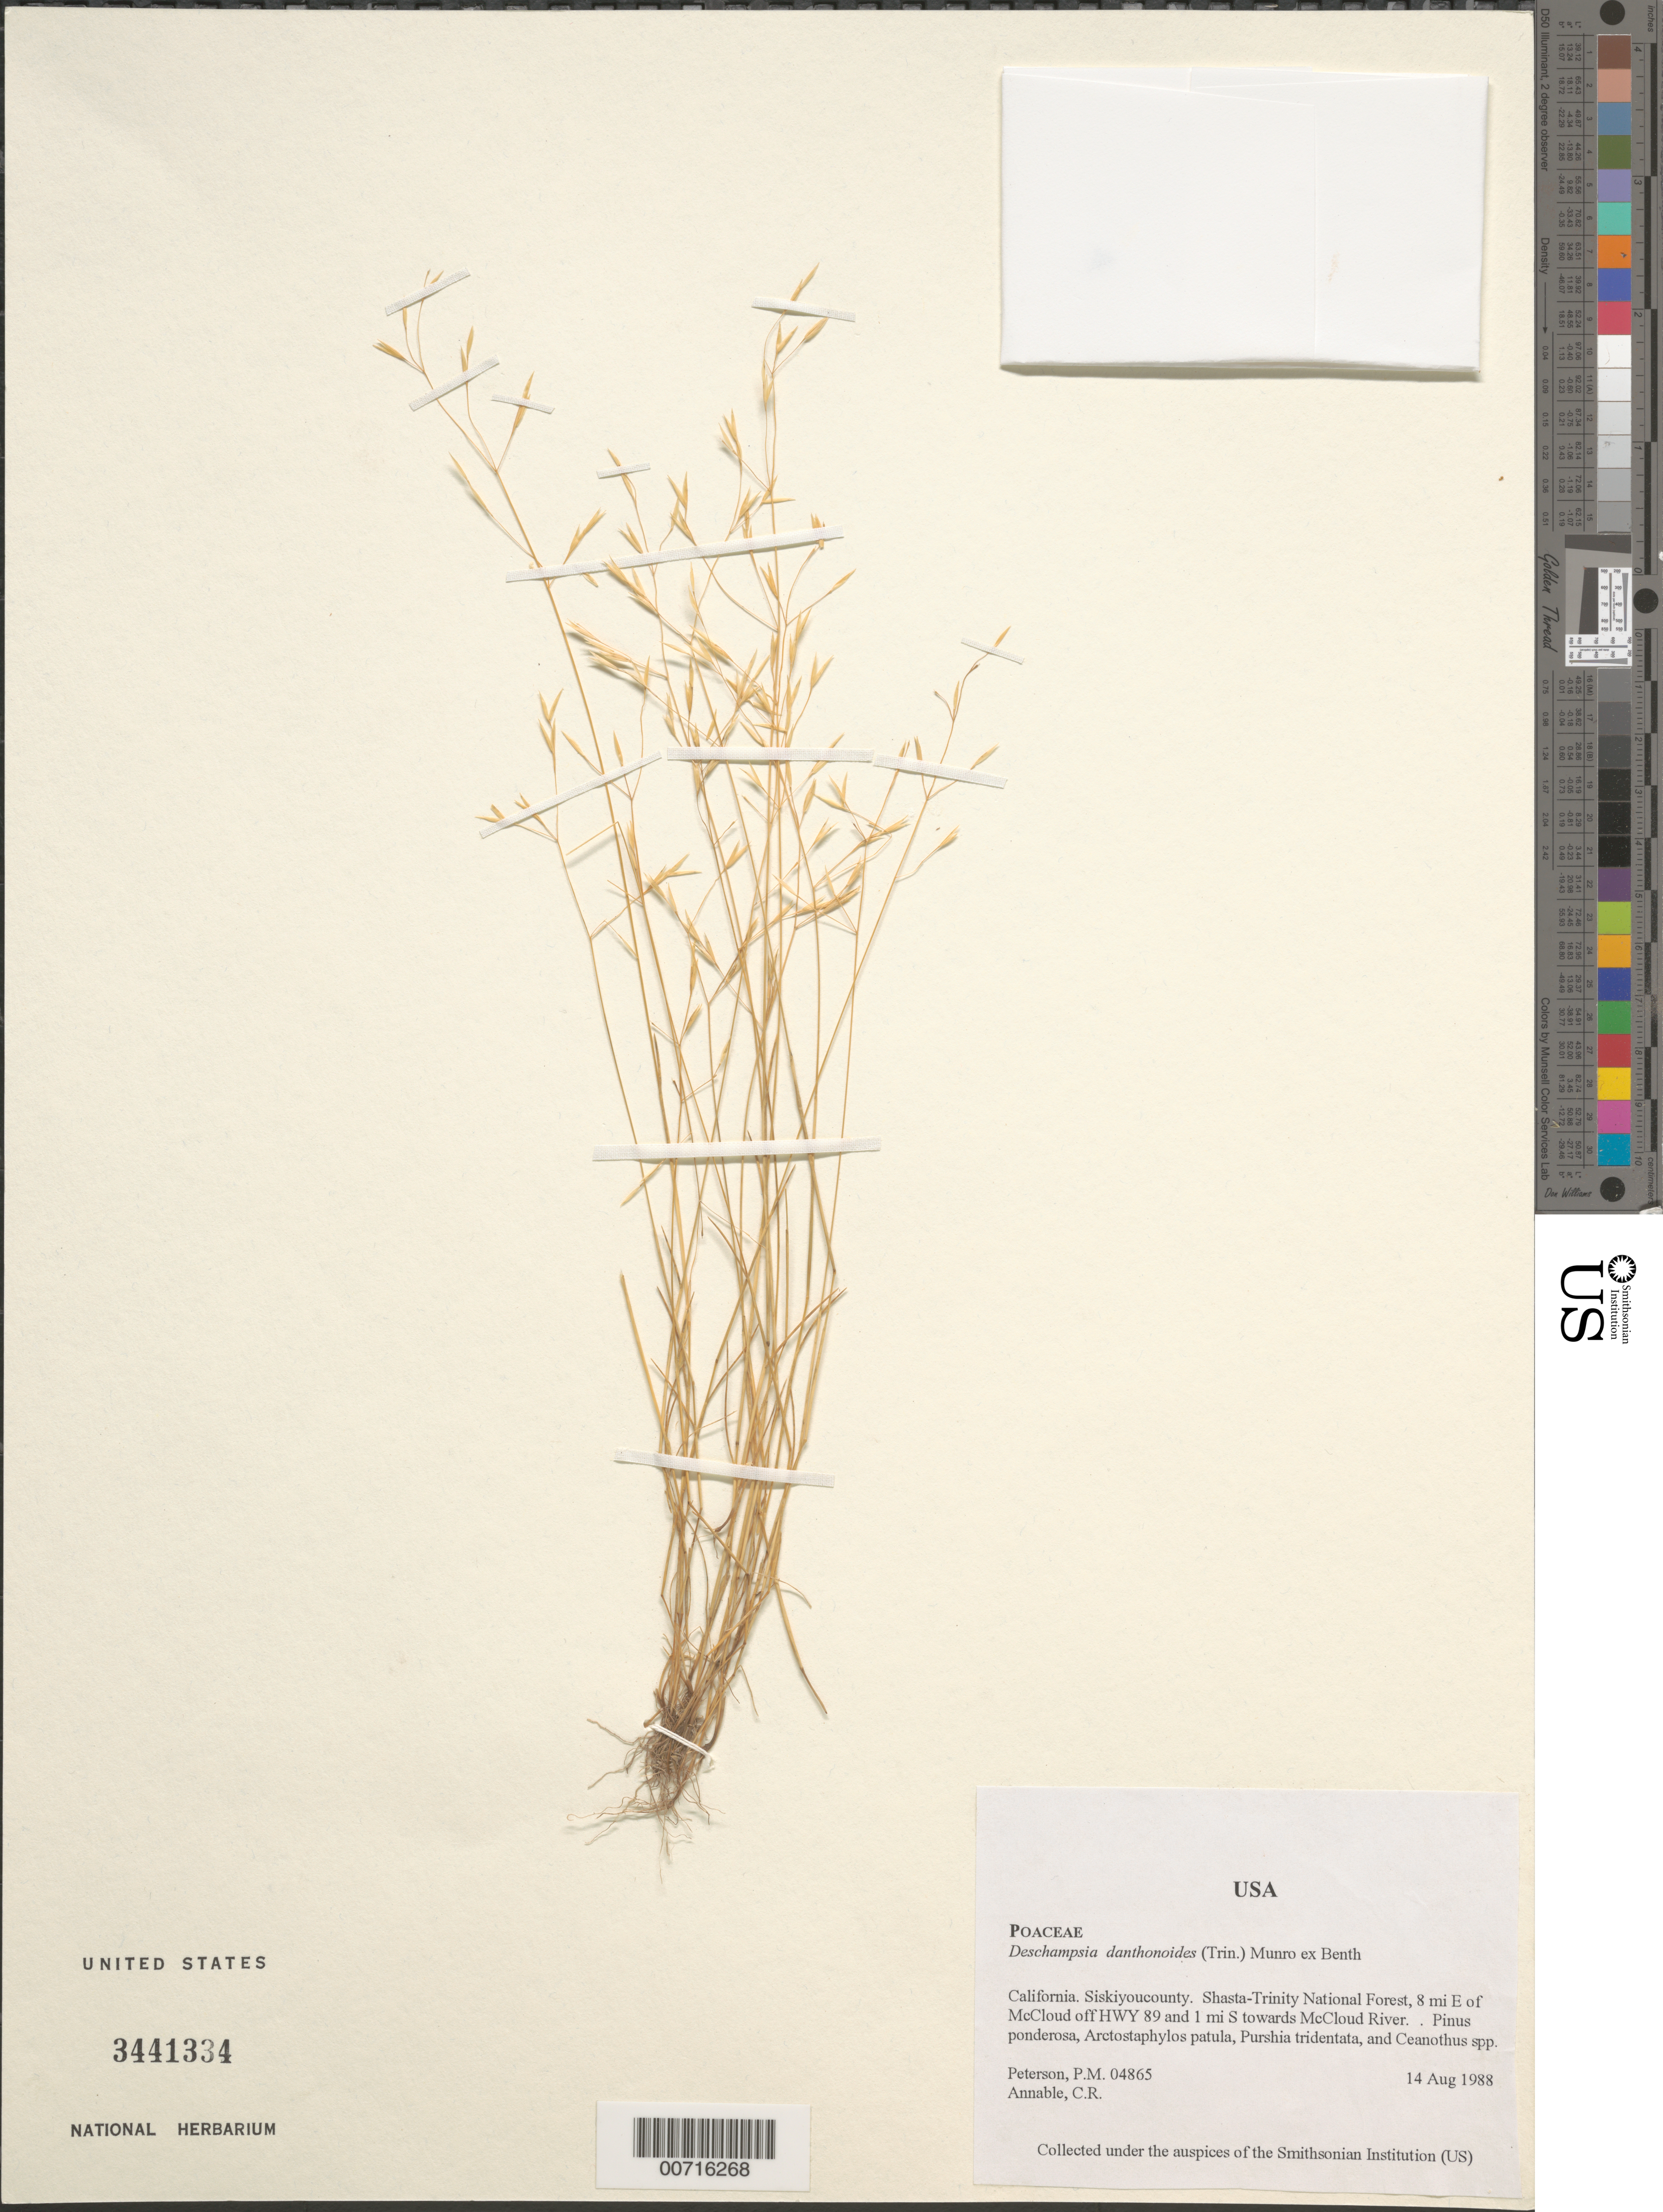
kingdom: Plantae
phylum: Tracheophyta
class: Liliopsida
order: Poales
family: Poaceae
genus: Deschampsia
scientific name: Deschampsia danthonioides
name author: (Trin.) Munro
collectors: P. M. Peterson & C. R. Annable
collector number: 04865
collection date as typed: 14 Aug 1988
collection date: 1988-08-14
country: United States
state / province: California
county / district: Siskiyou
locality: Shasta-Trinity National Forest, 8 mi E of McCloud off HWY 89 and 1 mi S towards McCloud River.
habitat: Pinus ponderosa, Arctostaphylos patula, Purshia tridentata, and Ceanothus spp.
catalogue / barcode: US 3441334